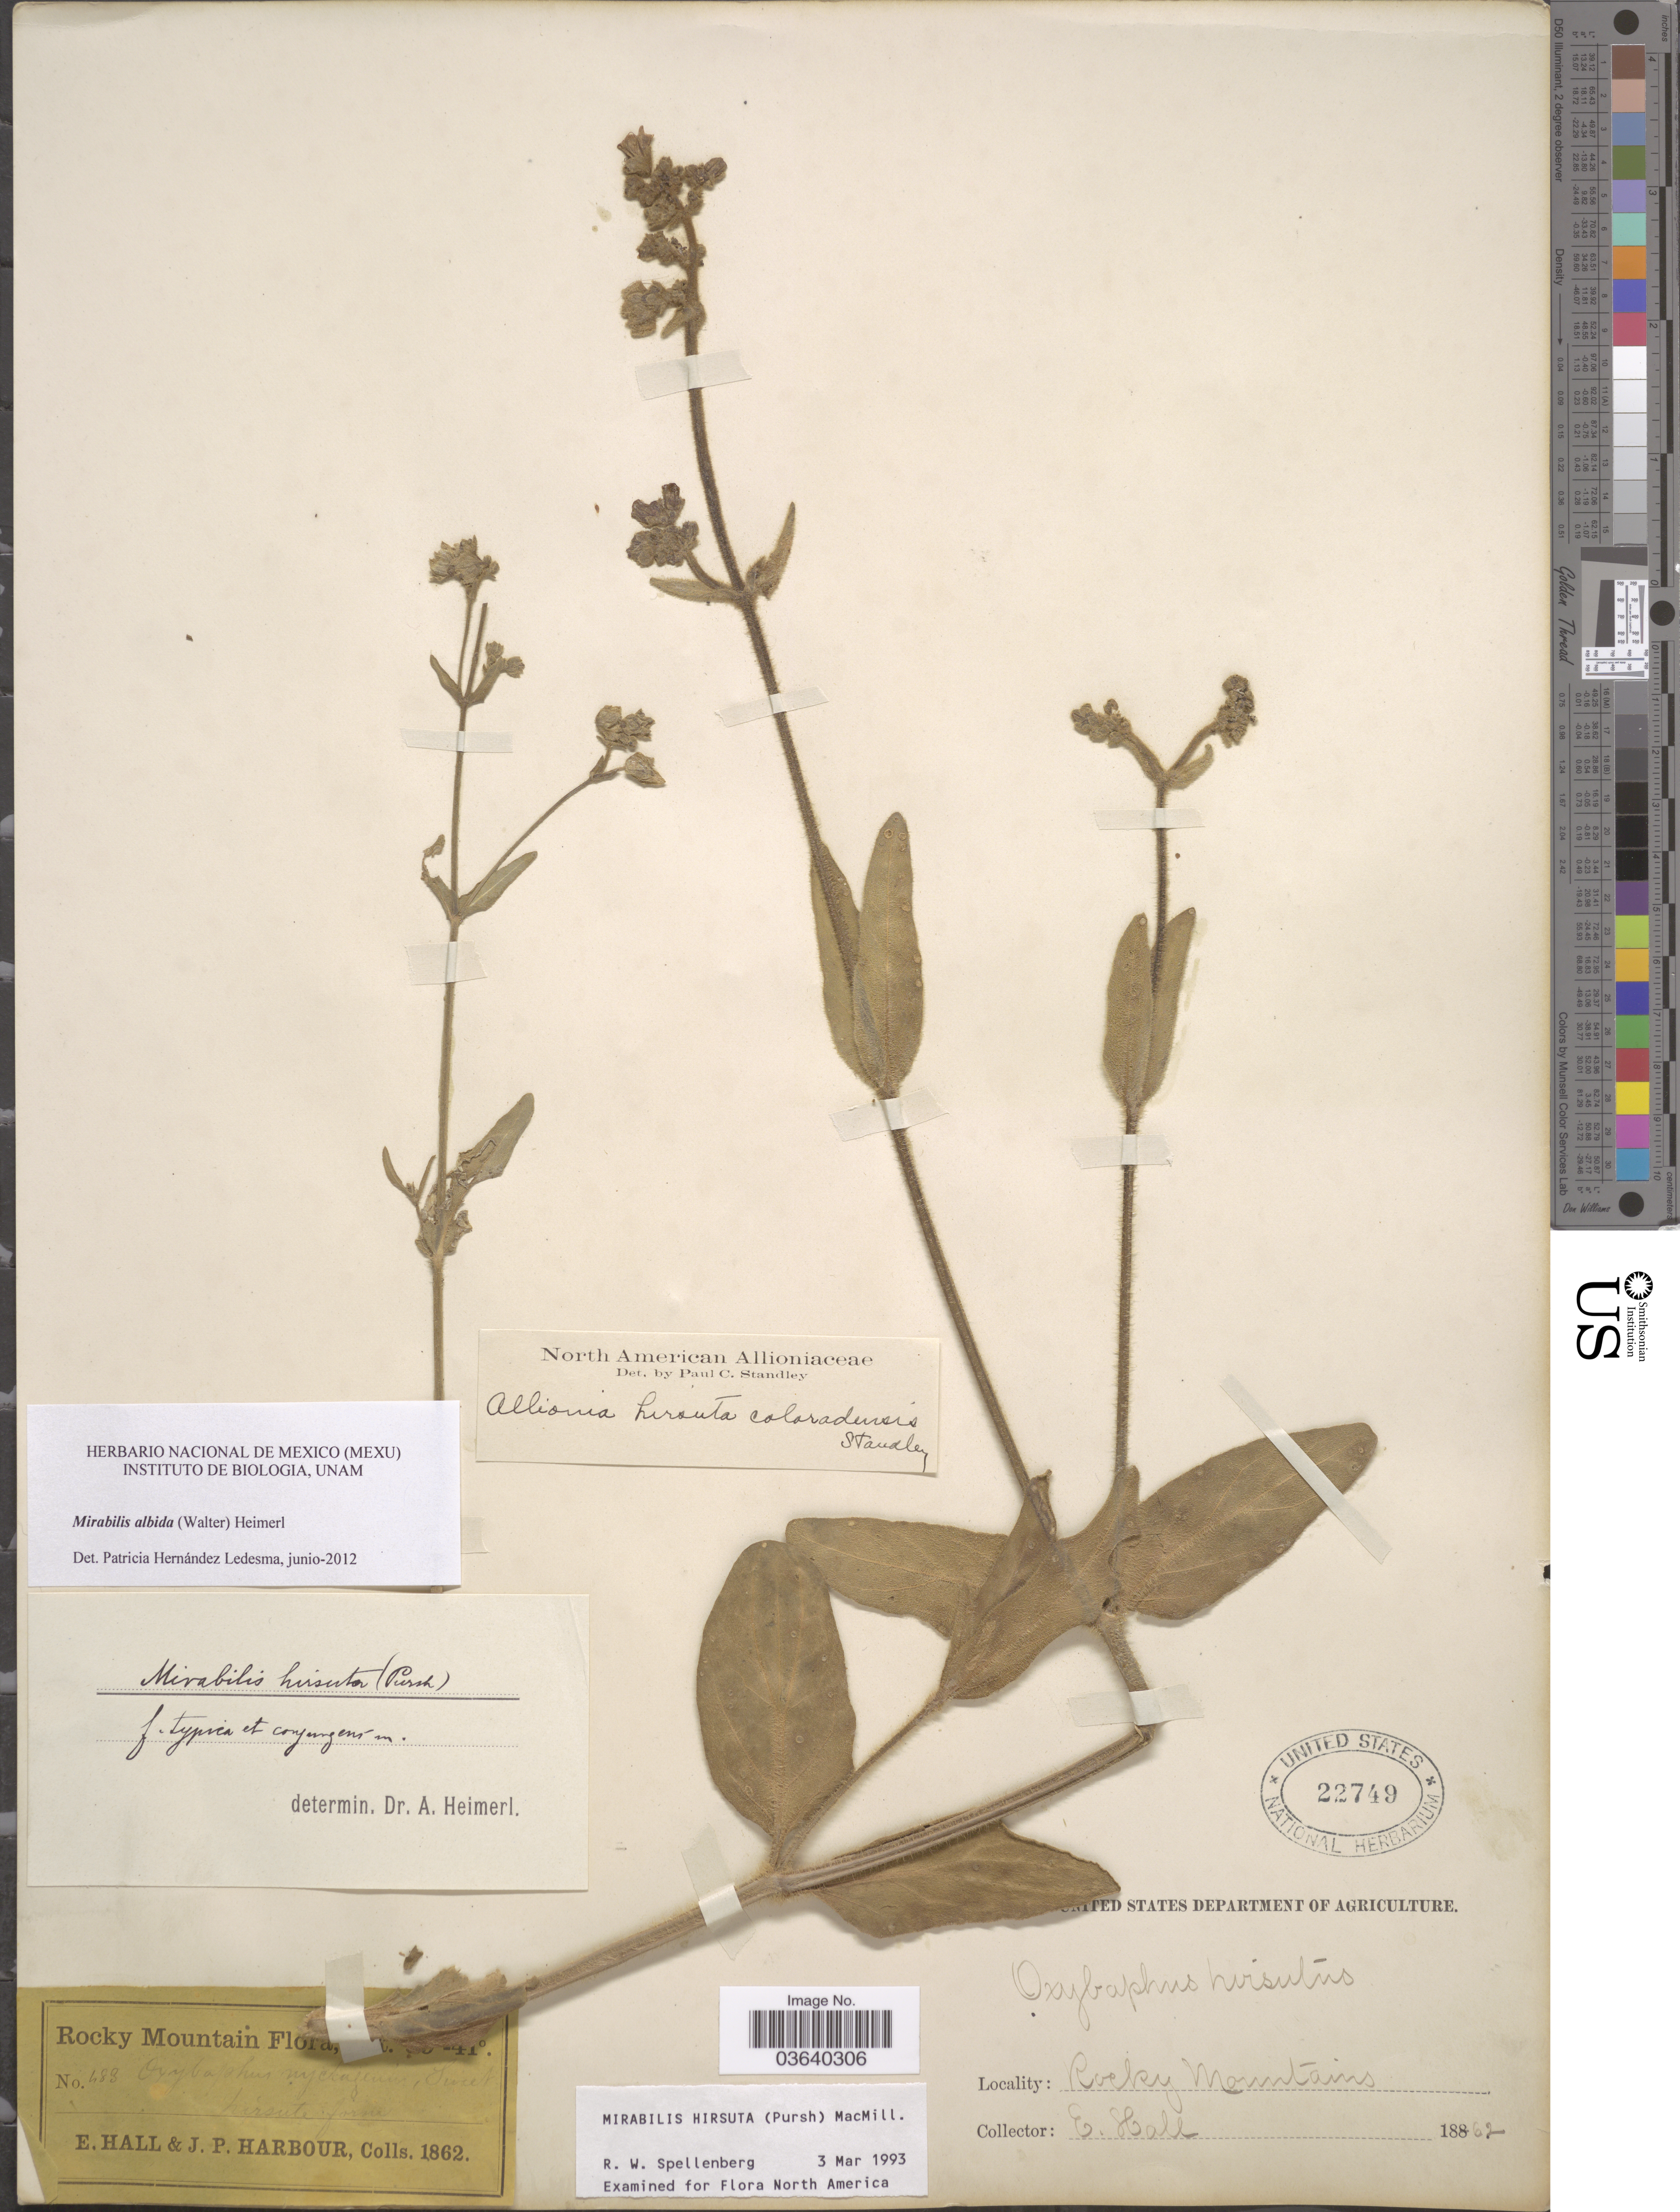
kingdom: Plantae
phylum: Tracheophyta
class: Magnoliopsida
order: Caryophyllales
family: Nyctaginaceae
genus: Mirabilis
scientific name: Mirabilis albida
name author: (Walter) Heimerl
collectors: E. Hall & J. Harbour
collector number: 483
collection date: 1862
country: United States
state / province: Colorado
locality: Rocky Mountains.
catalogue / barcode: US 22749